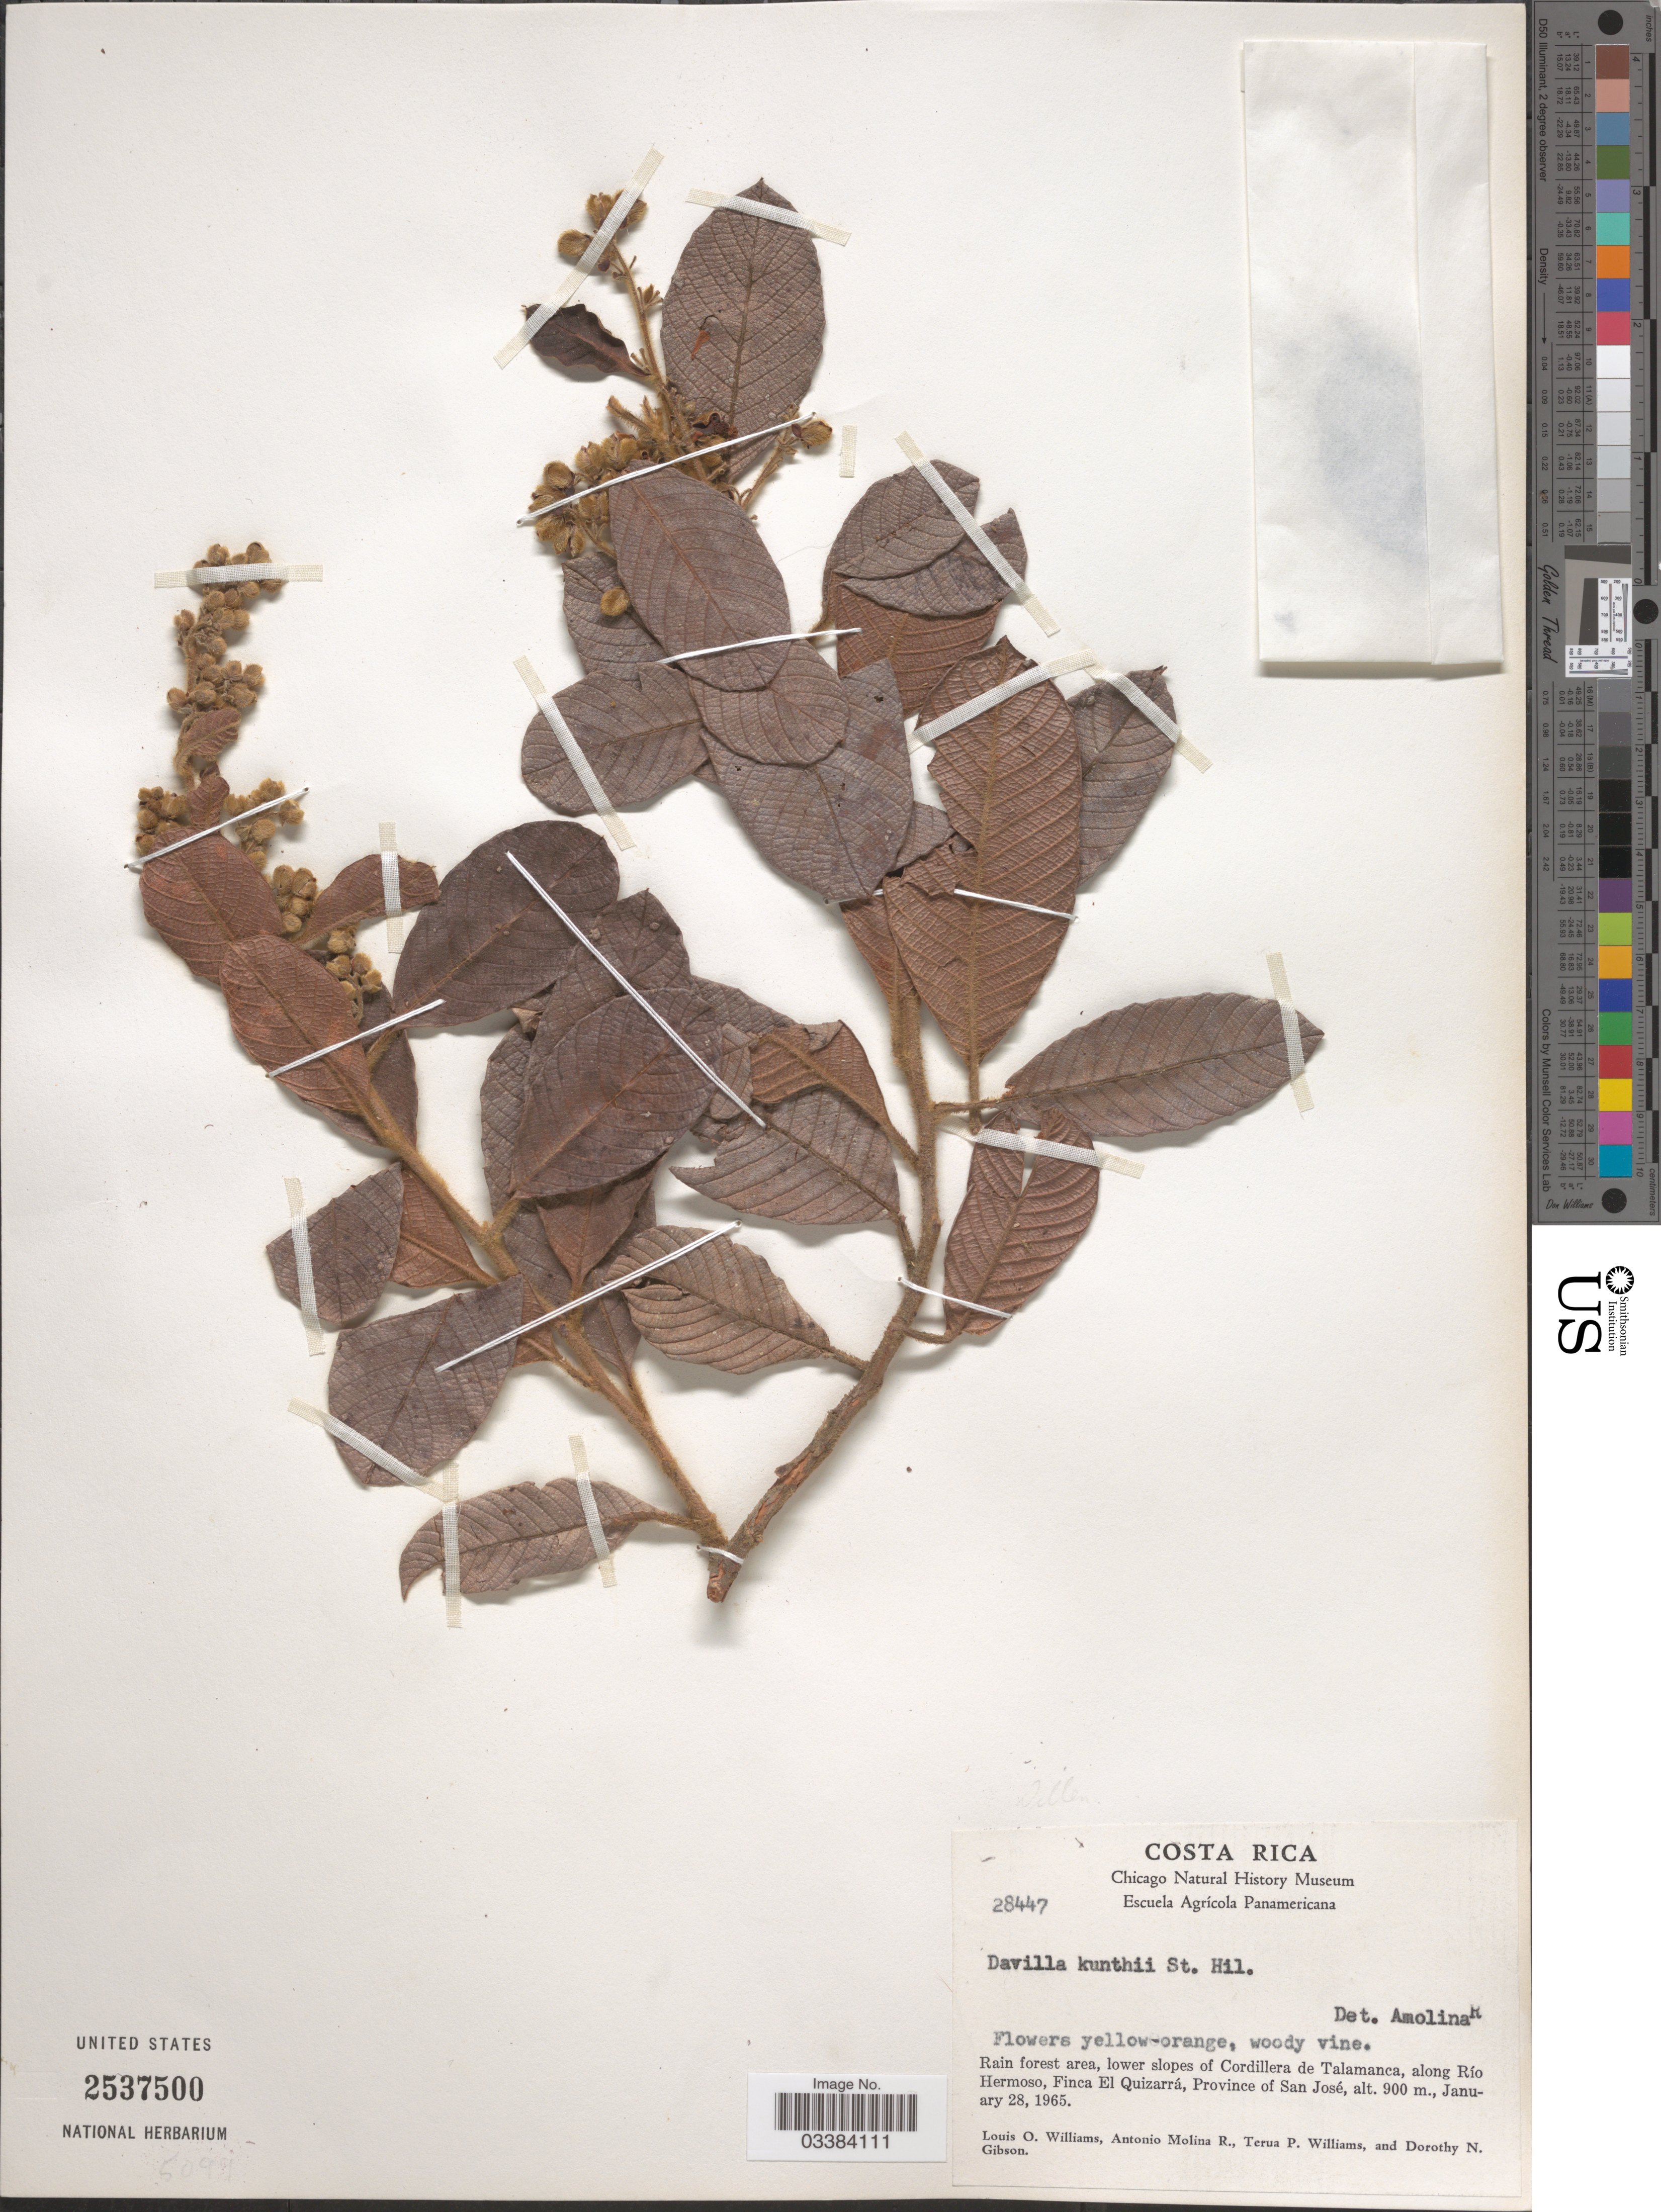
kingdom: Plantae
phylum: Tracheophyta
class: Magnoliopsida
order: Dilleniales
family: Dilleniaceae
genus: Davilla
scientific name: Davilla kunthii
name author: A. St.-Hil.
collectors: L. O. Williams, A. Molina R., T. Williams & D. N. Gibson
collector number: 28447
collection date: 1965-01-28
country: Costa Rica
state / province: San José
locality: Rain forest area, lower slopes of Cordillera de Talamanca, along Río Hermoso, Finca El Quizarrá.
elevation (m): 900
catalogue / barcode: US 2537500